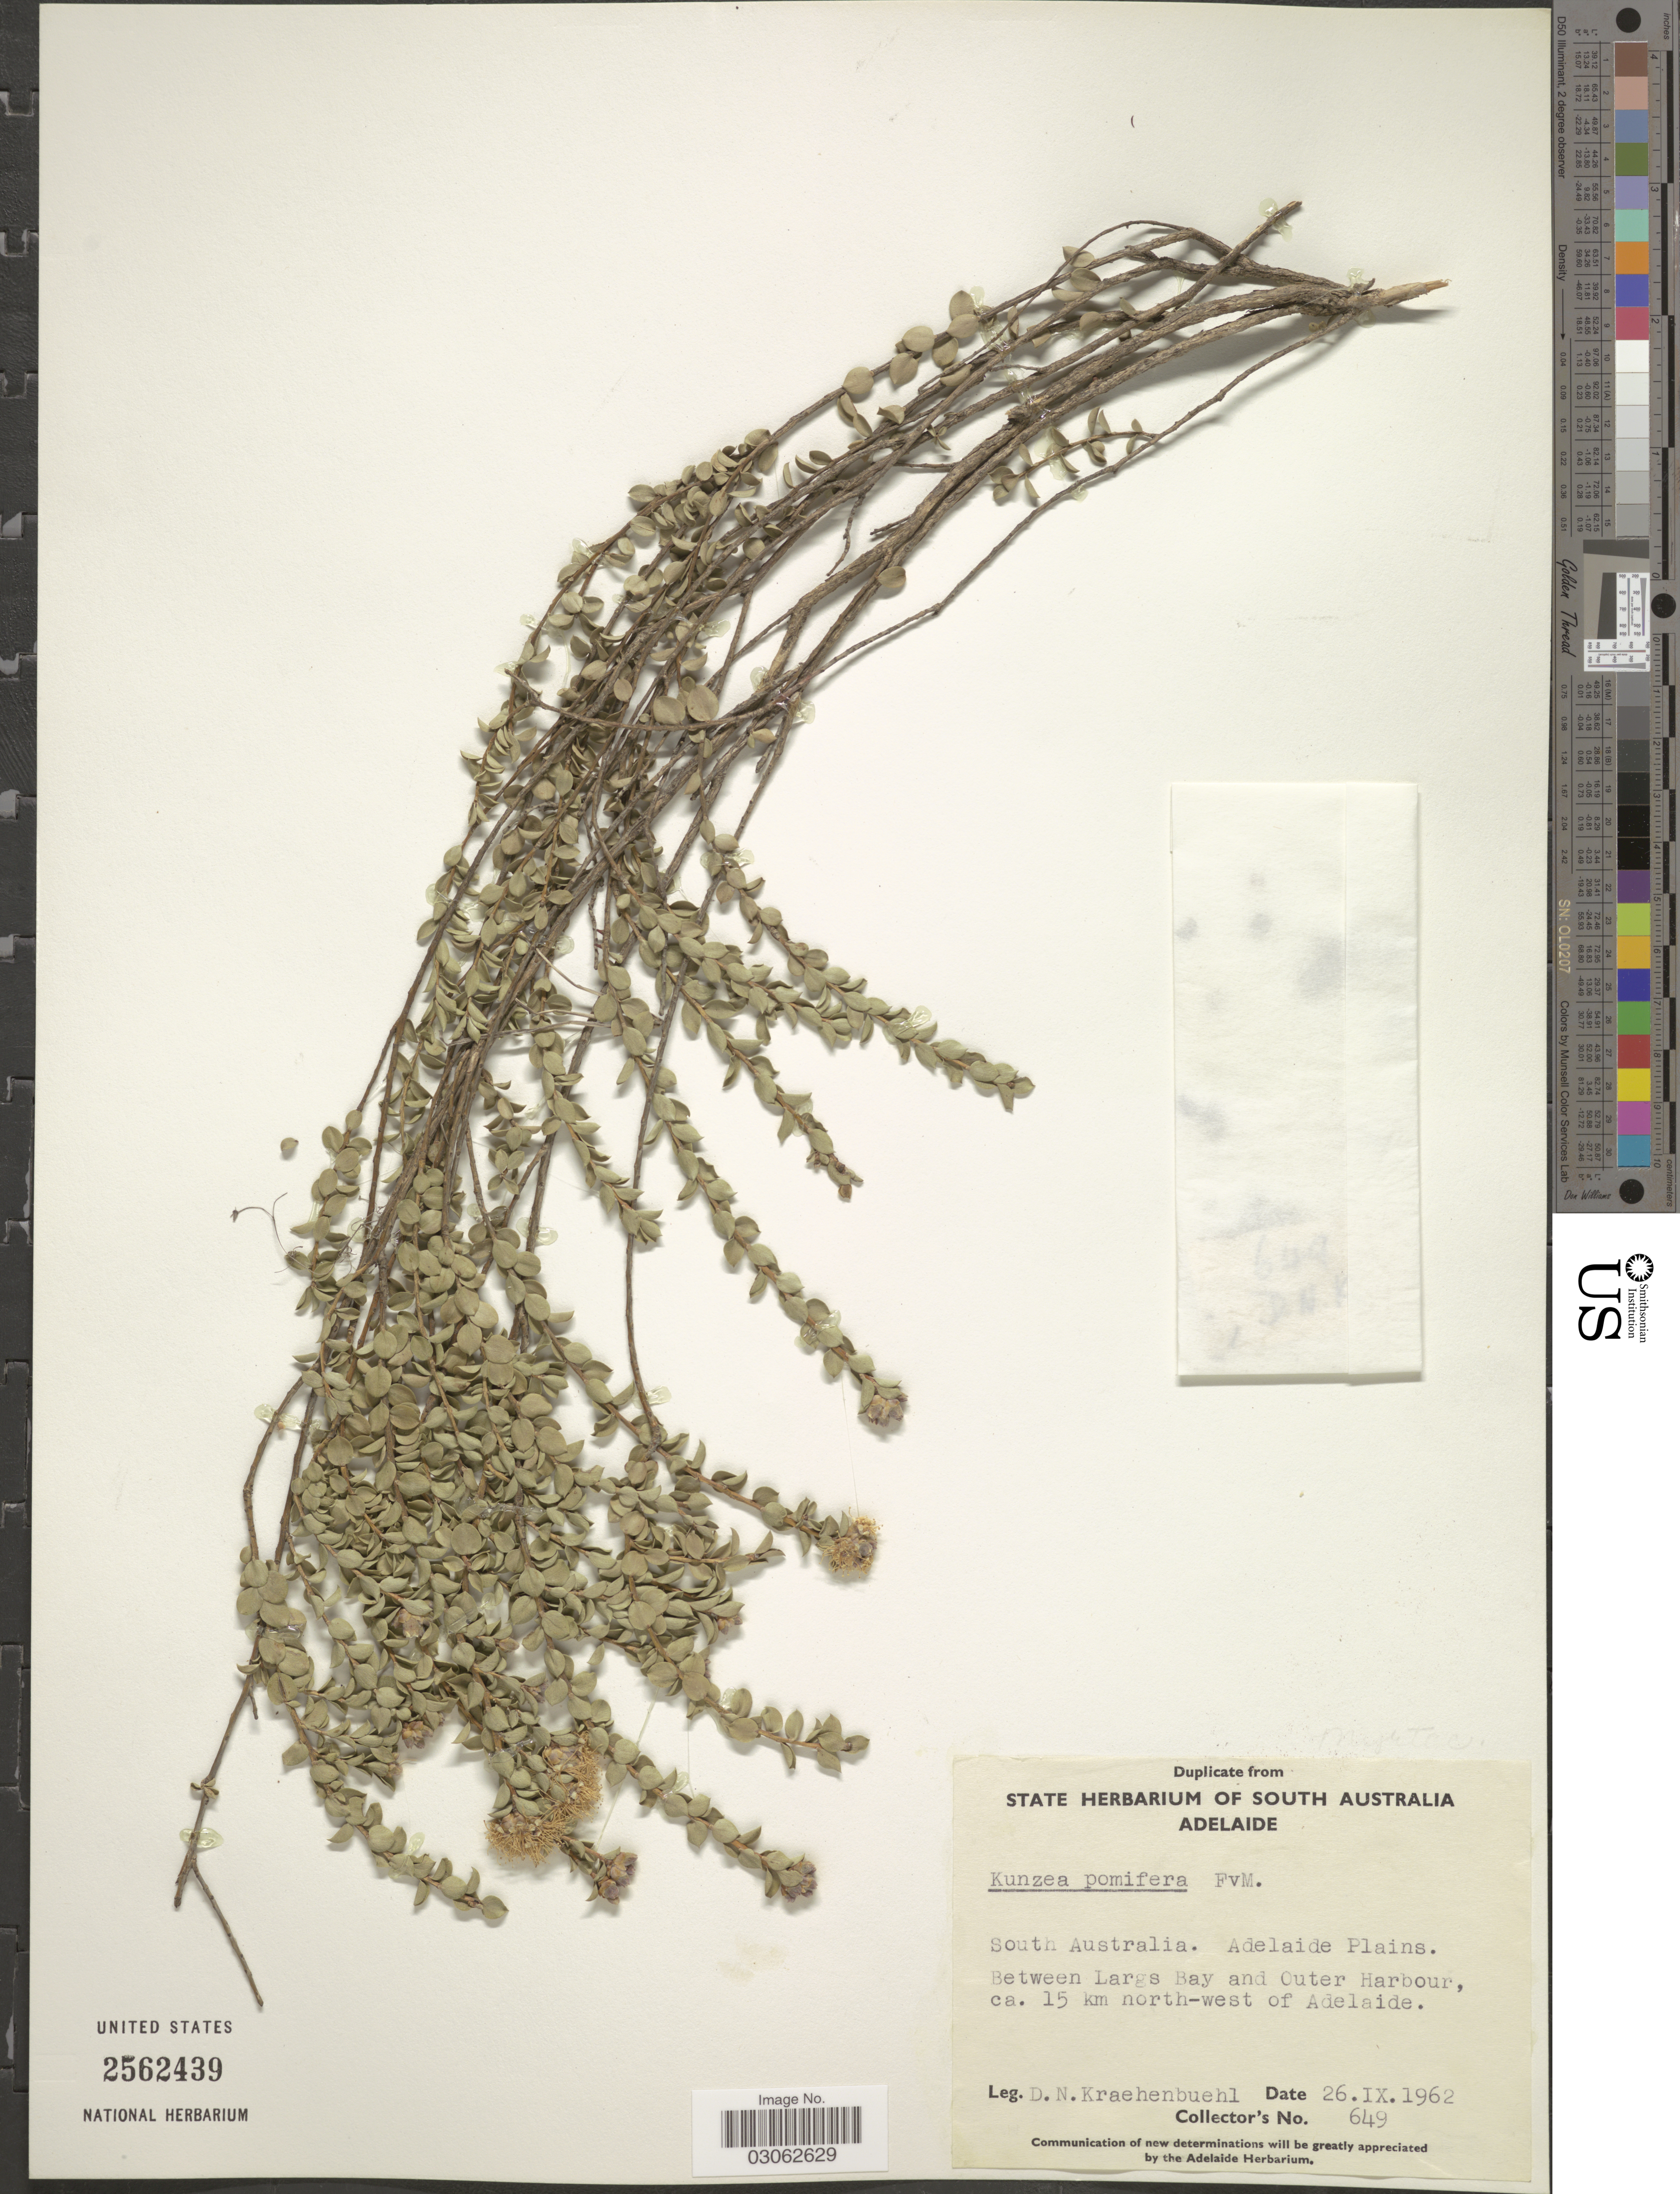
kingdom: Plantae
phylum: Tracheophyta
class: Magnoliopsida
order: Myrtales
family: Myrtaceae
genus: Kunzea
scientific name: Kunzea pomifera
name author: F. Muell.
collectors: D. Kraehenbuehl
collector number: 649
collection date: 1962-09-26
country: Australia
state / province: South Australia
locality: Adelaide Plains. Between Largs Bay and Outer Harbour, ca. 15 km north-west of Adelaide.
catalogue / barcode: US 2562439